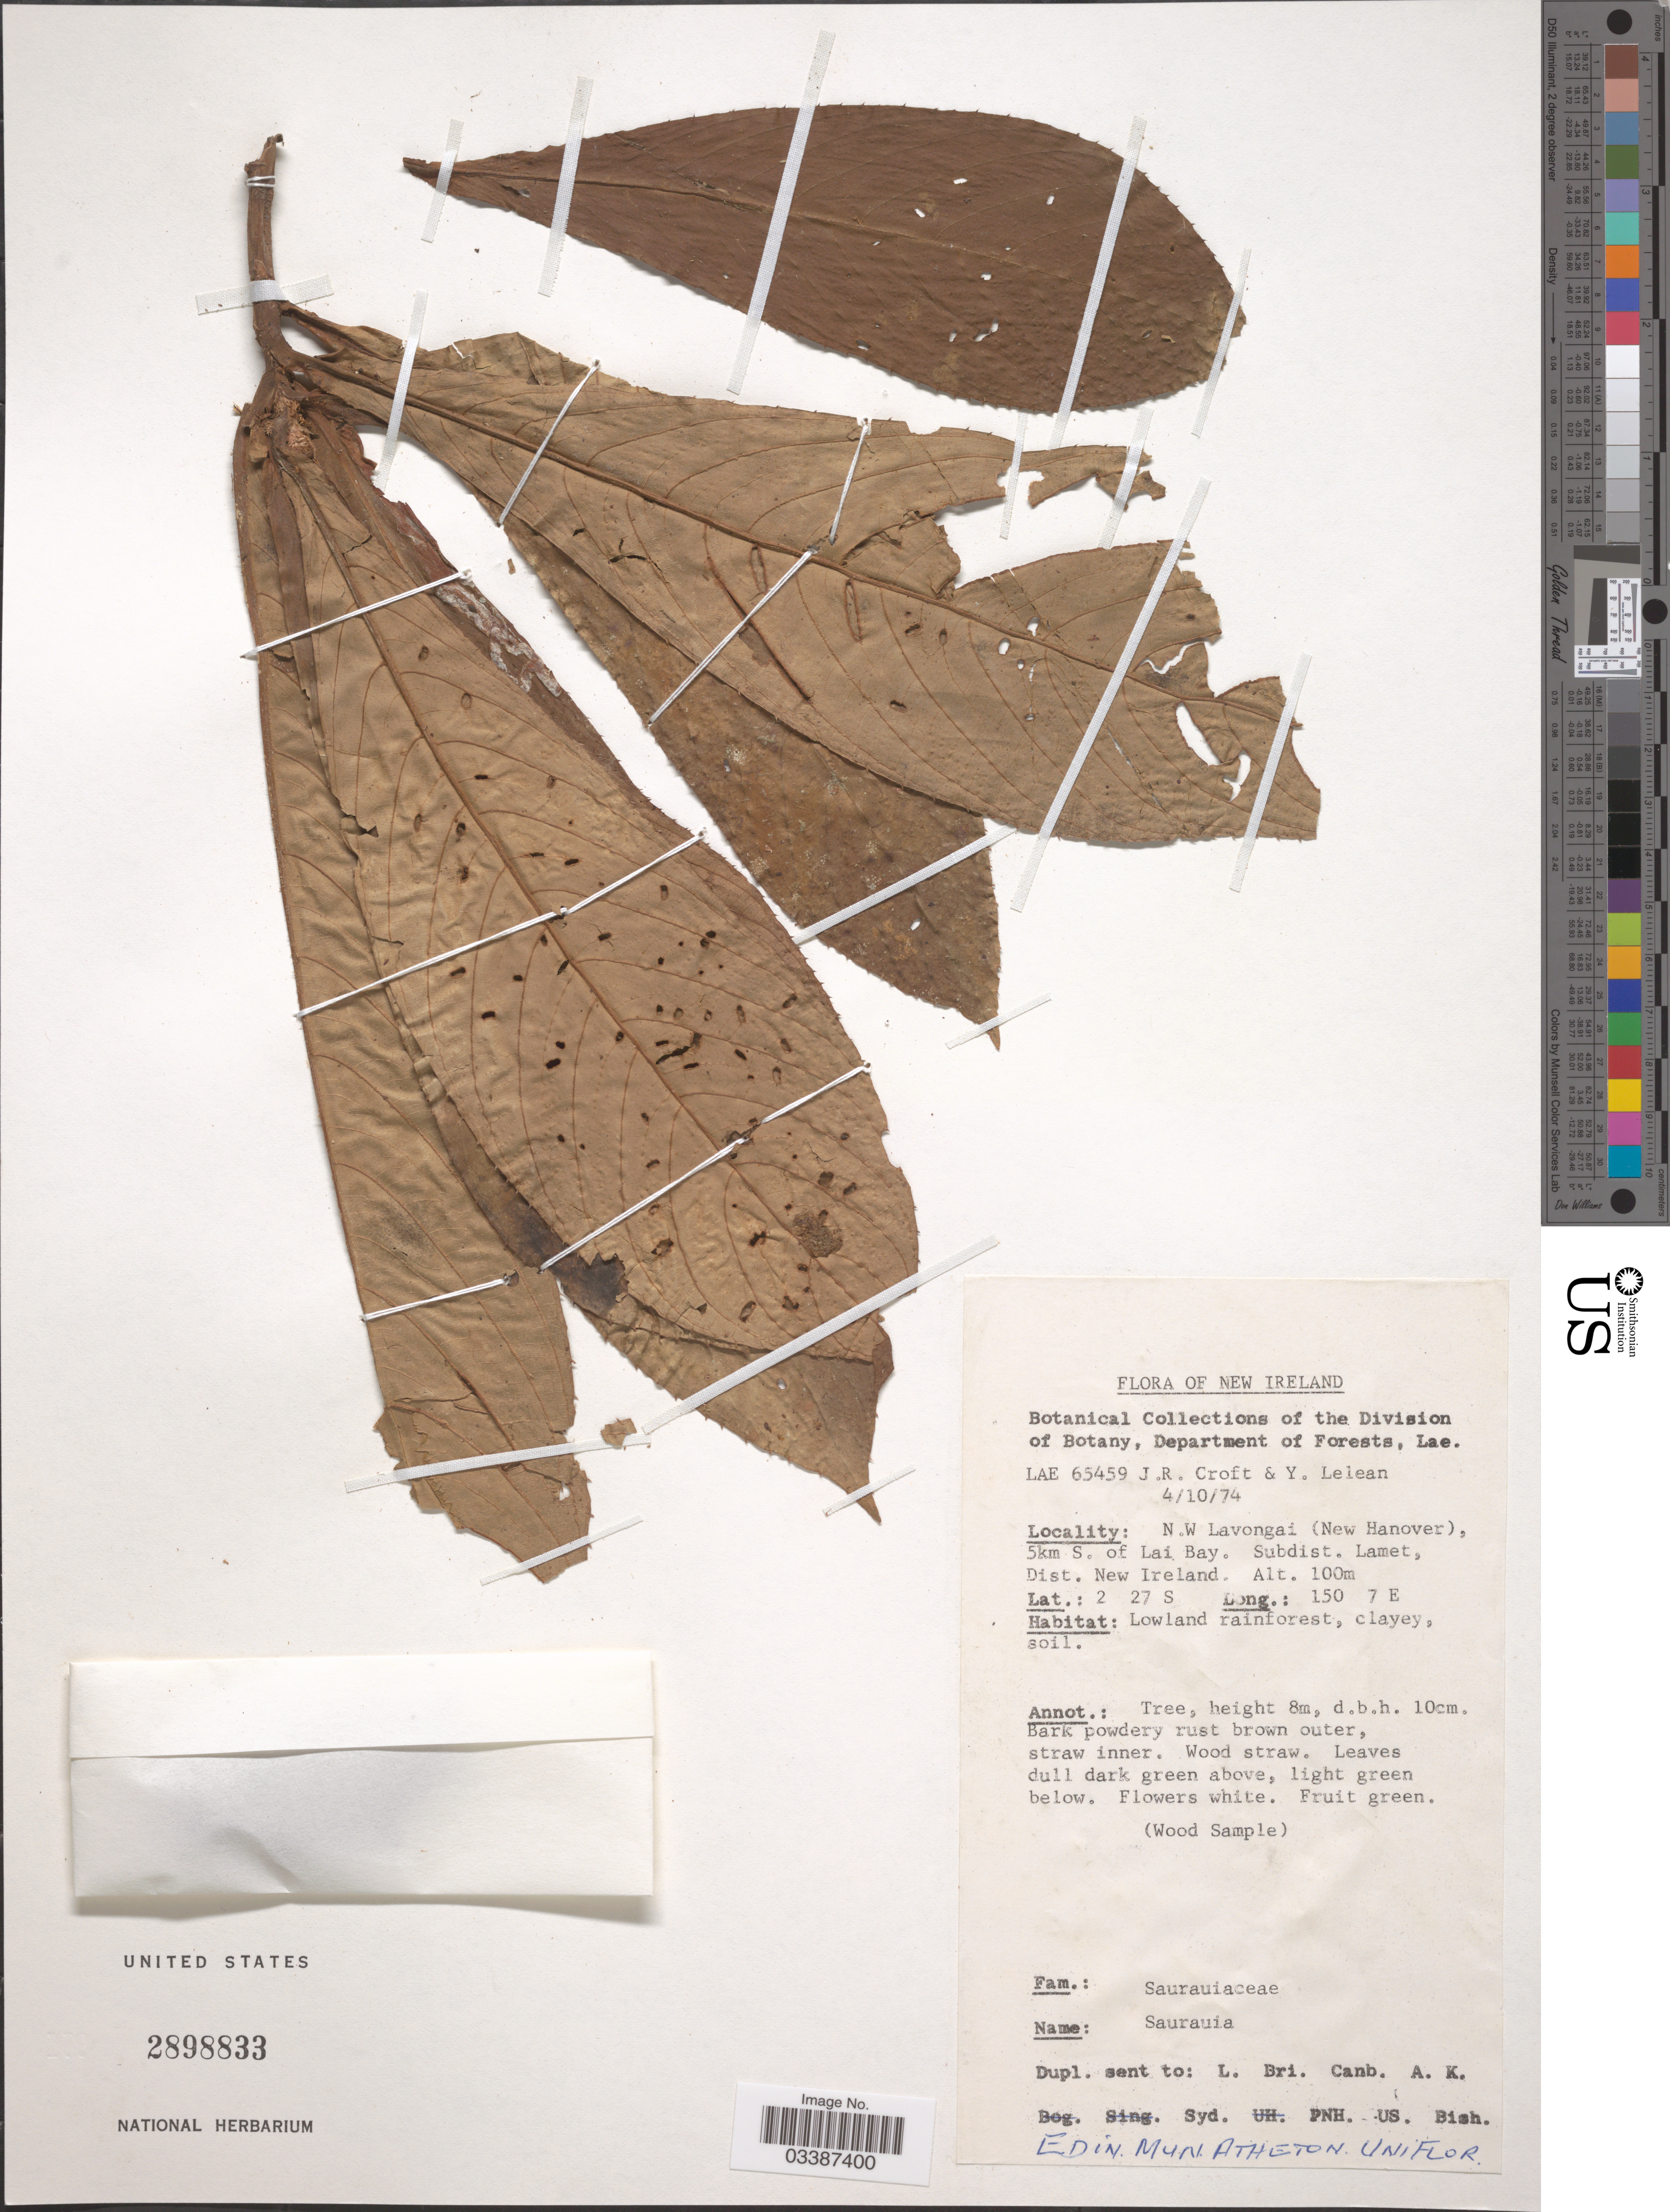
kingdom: Plantae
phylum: Tracheophyta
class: Magnoliopsida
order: Ericales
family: Actinidiaceae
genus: Saurauia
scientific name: Saurauia sp.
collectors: J. R. Croft & Y. Lelean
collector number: LAE 65459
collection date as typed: Transcribed d/m/y: 4/10/74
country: Papua New Guinea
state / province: New Ireland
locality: N.W Lavongai (New Hanover), 5km S. of Lai Bay. Subdist. Lamet, Dist. New Ireland.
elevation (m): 100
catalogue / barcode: US 2898833